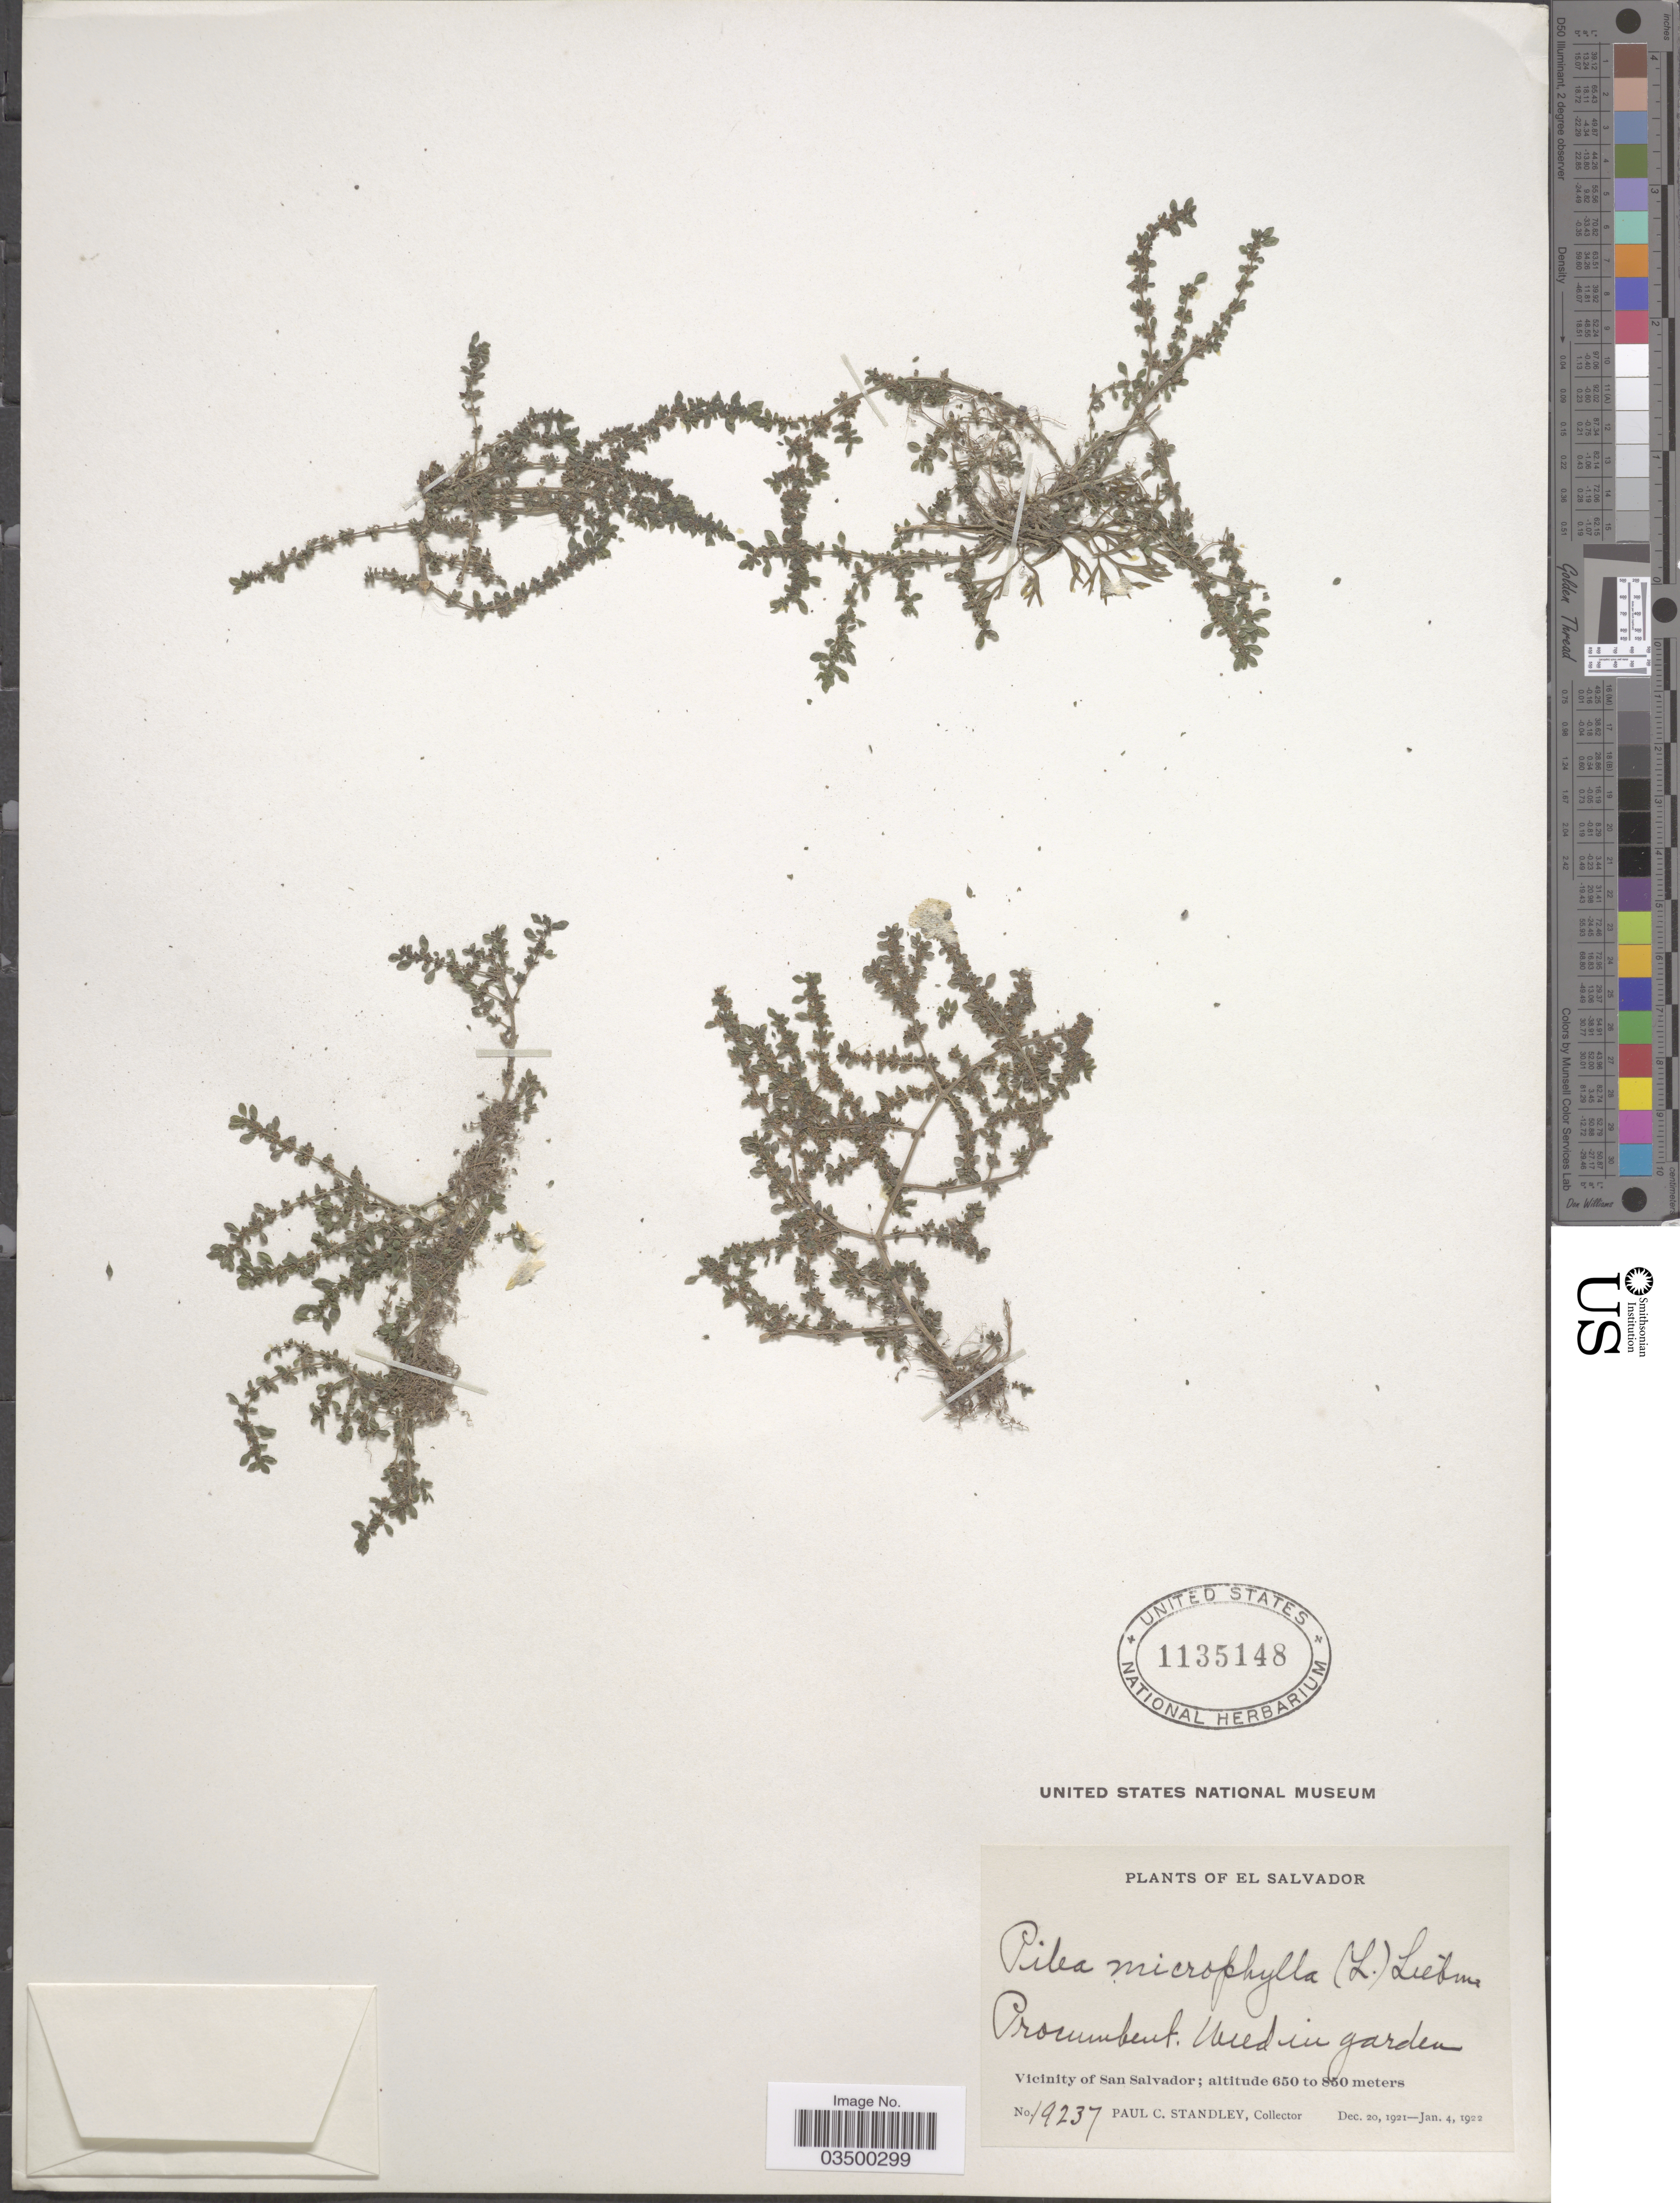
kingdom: Plantae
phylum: Tracheophyta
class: Magnoliopsida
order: Rosales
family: Urticaceae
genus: Pilea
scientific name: Pilea microphylla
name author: (L.) Liebm.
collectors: P. C. Standley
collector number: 19237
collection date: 1921-12-20/1922-01-04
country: El Salvador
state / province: San Salvador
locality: Vicinity of San Salvador.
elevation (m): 650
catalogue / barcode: US 1135148